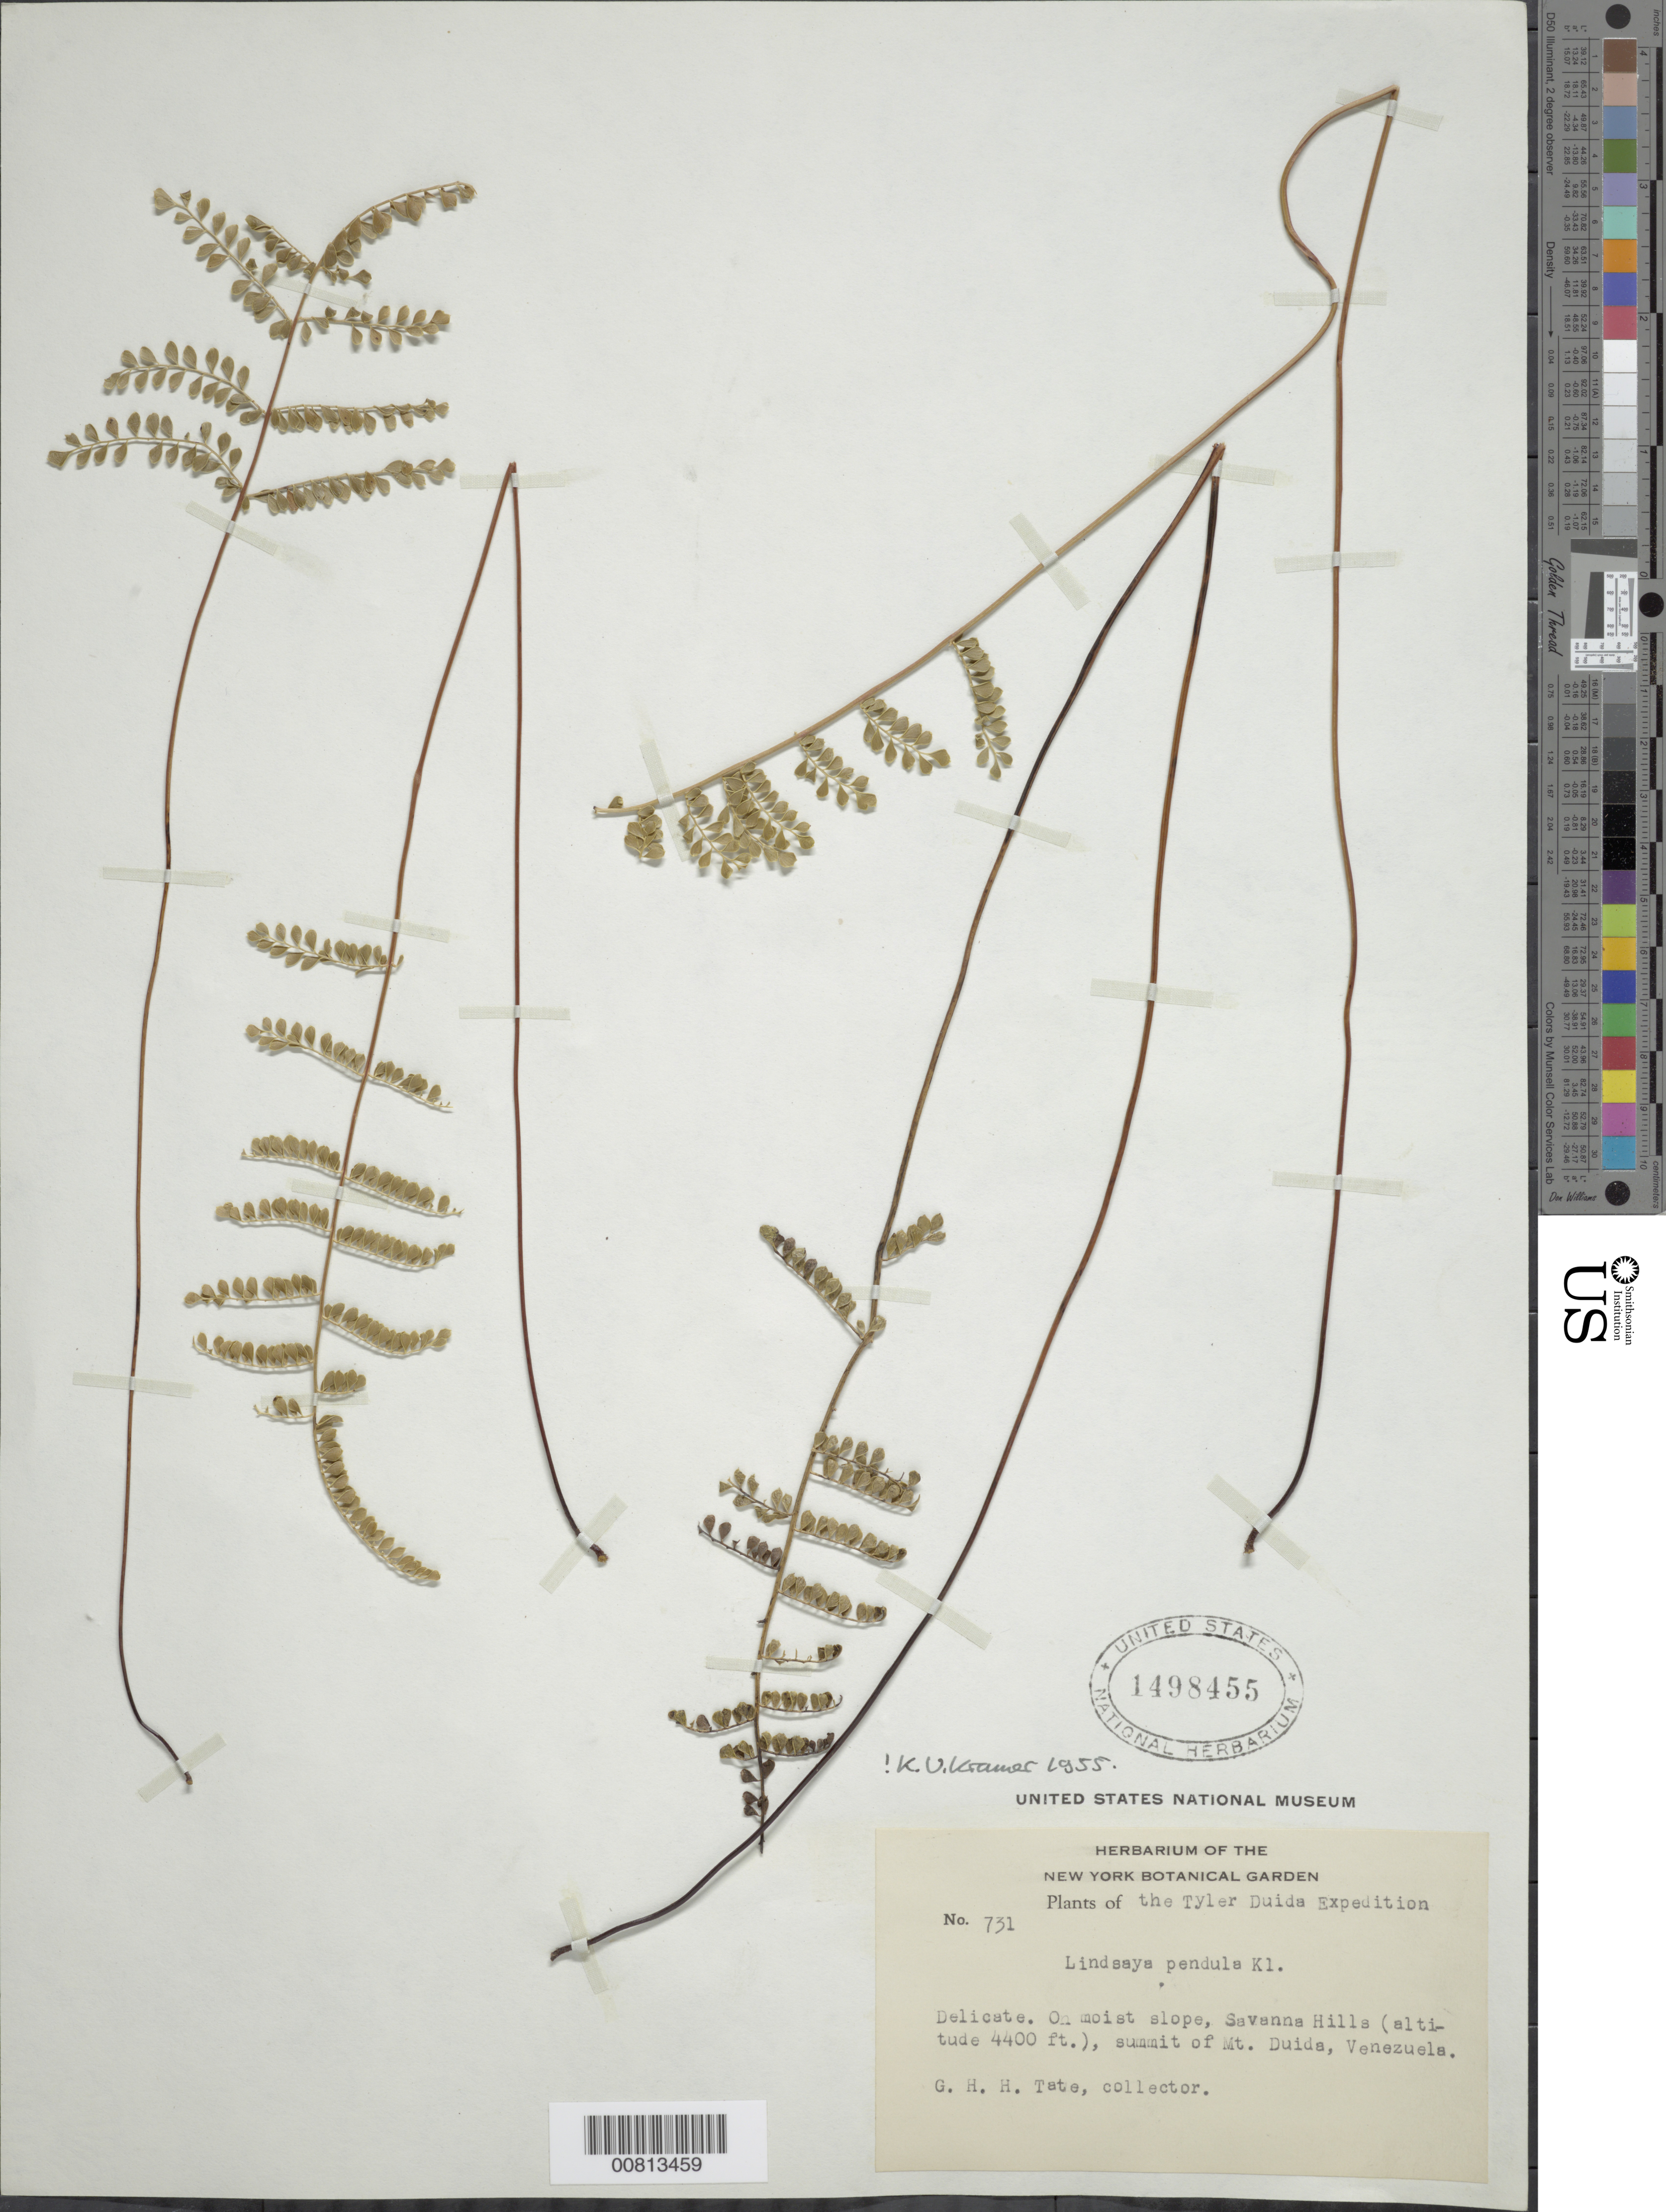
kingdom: Plantae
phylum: Tracheophyta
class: Polypodiopsida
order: Polypodiales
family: Lindsaeaceae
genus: Lindsaea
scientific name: Lindsaea pendula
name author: Klotzsch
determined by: Kramer, K. U.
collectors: G. H. H.Tate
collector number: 731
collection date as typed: Aug-28 to Apr-29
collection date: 1928-08/1929-04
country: Venezuela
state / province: Amazonas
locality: Mount Duida, summit, savanna hills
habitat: Moist slope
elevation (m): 1341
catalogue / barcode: US 1498455